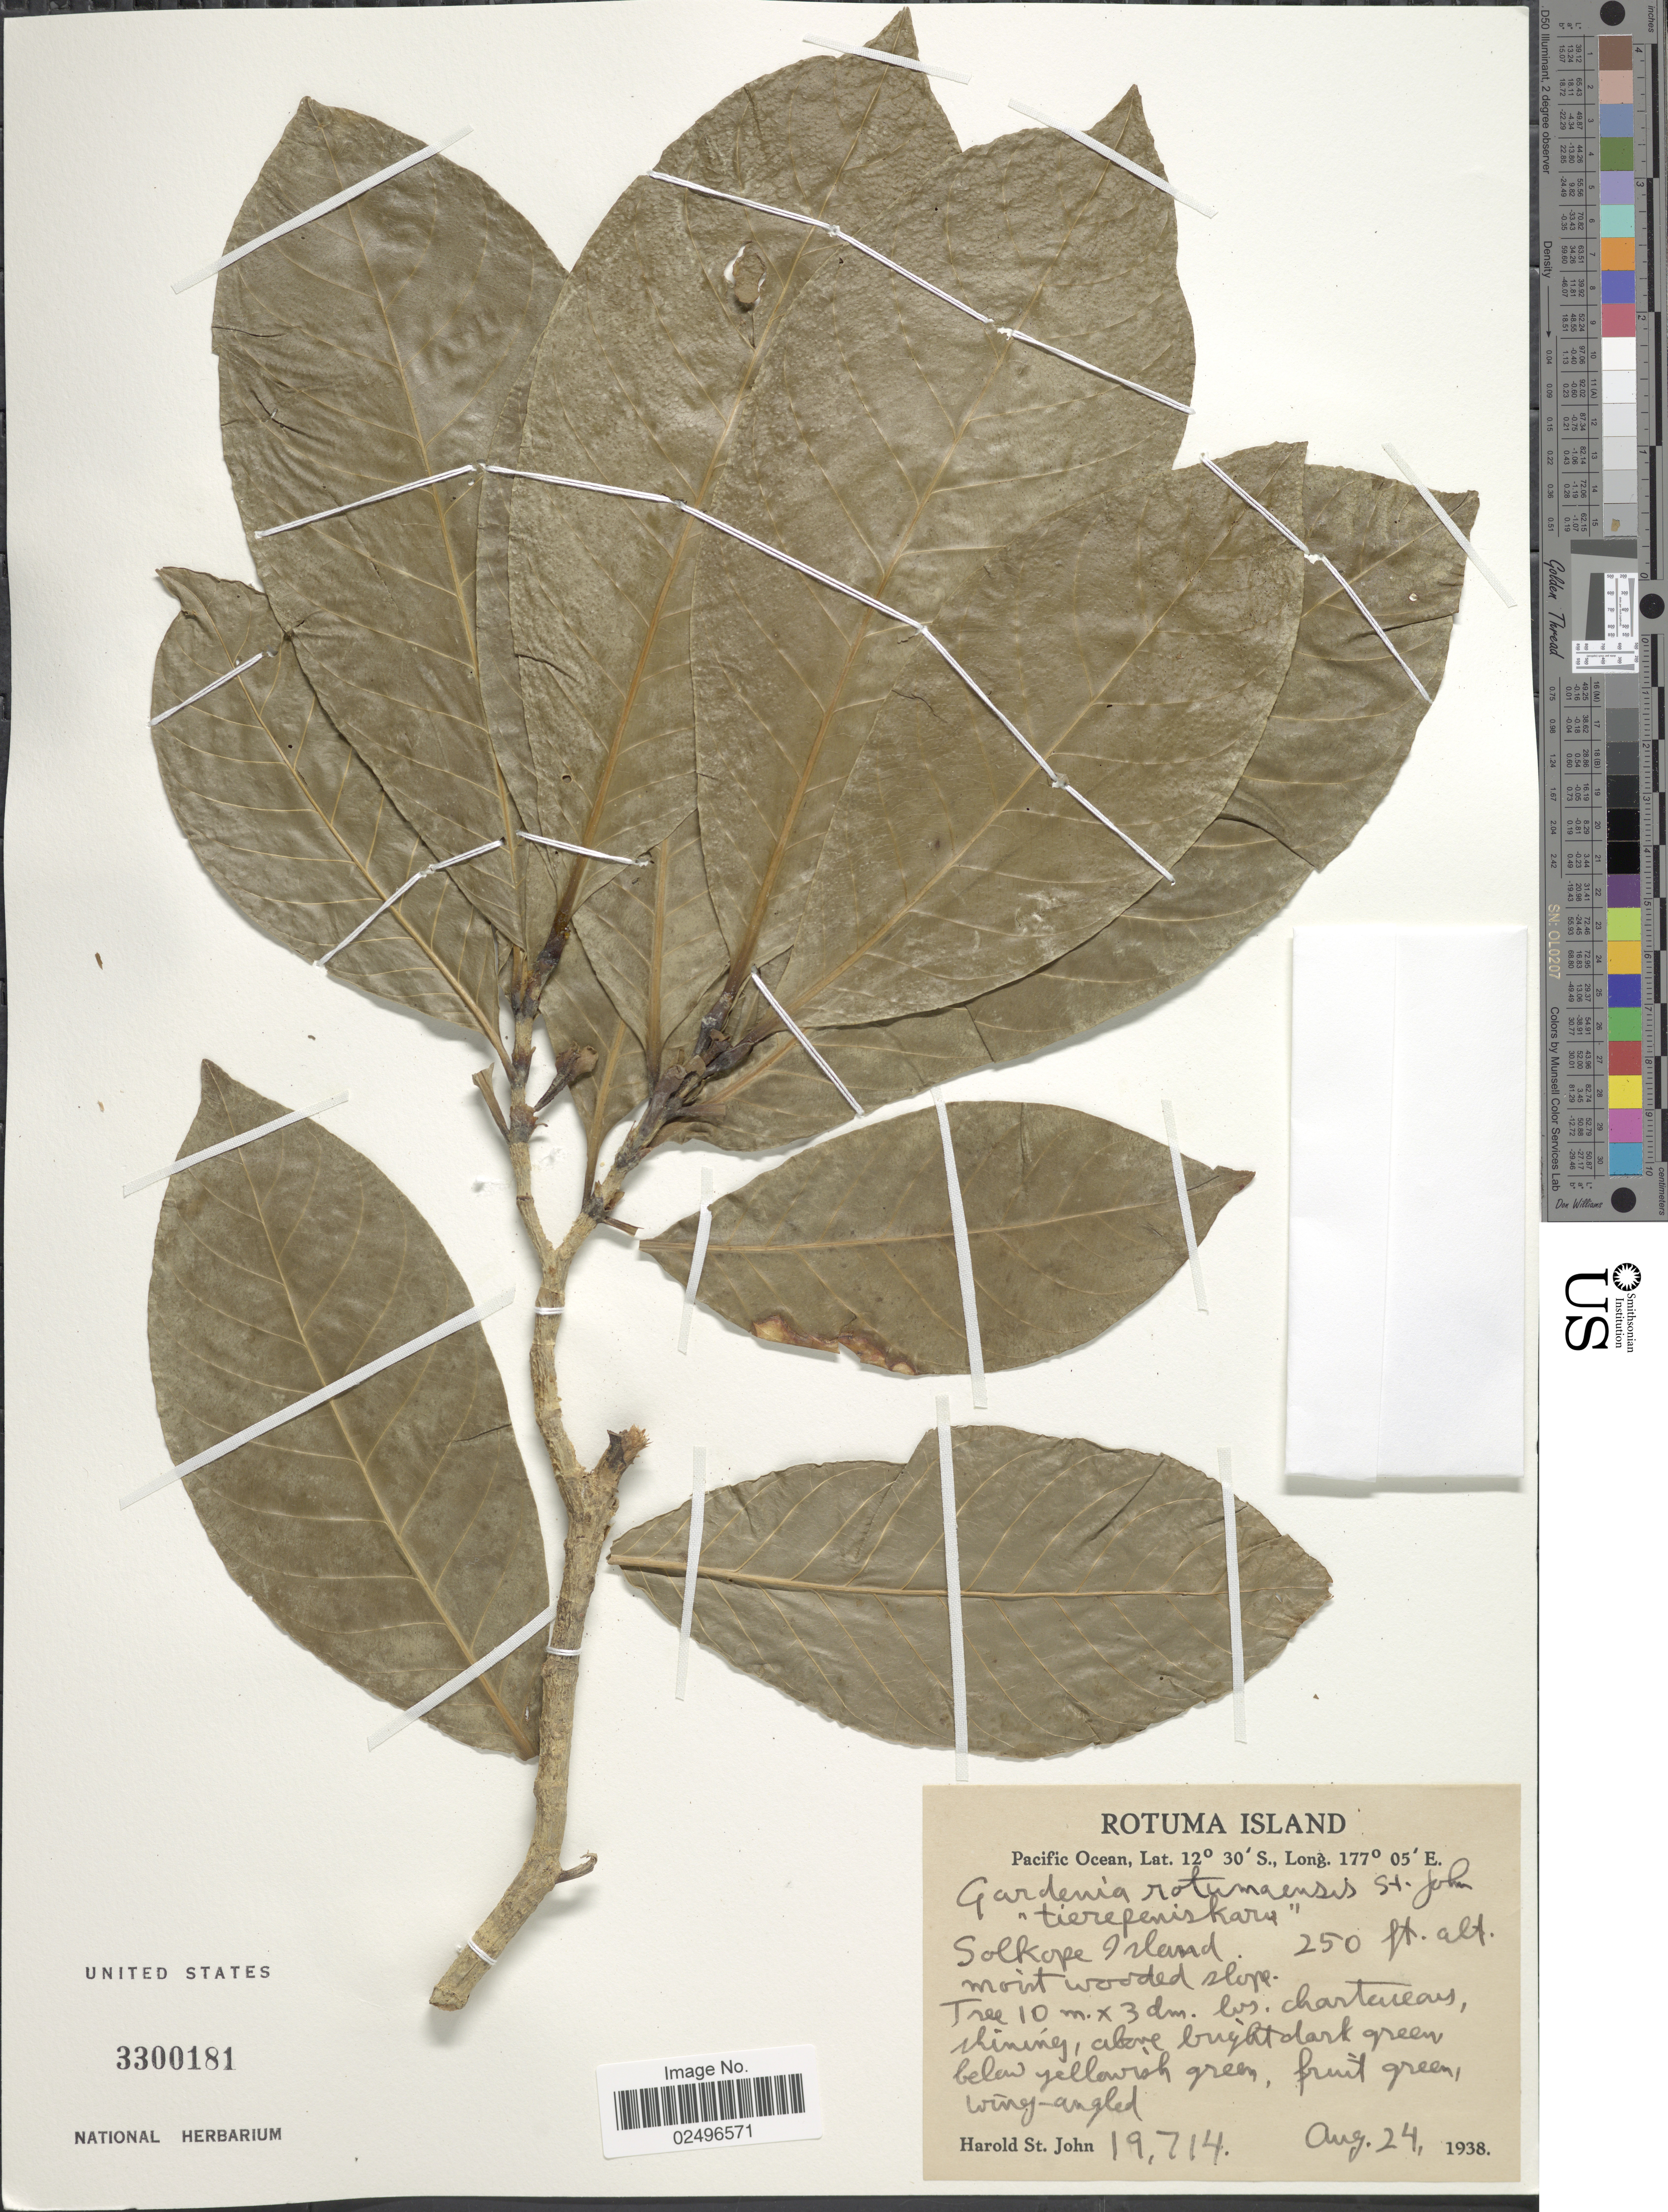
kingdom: Plantae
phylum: Tracheophyta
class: Magnoliopsida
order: Gentianales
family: Rubiaceae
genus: Gardenia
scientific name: Gardenia rotumaensis H. St. John, ined.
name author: H. St. John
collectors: H. St. John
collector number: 19714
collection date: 1938-08-24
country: Fiji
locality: Rotuma Island, Pacific Ocean, Solkope Island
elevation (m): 76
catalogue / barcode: US 3300181